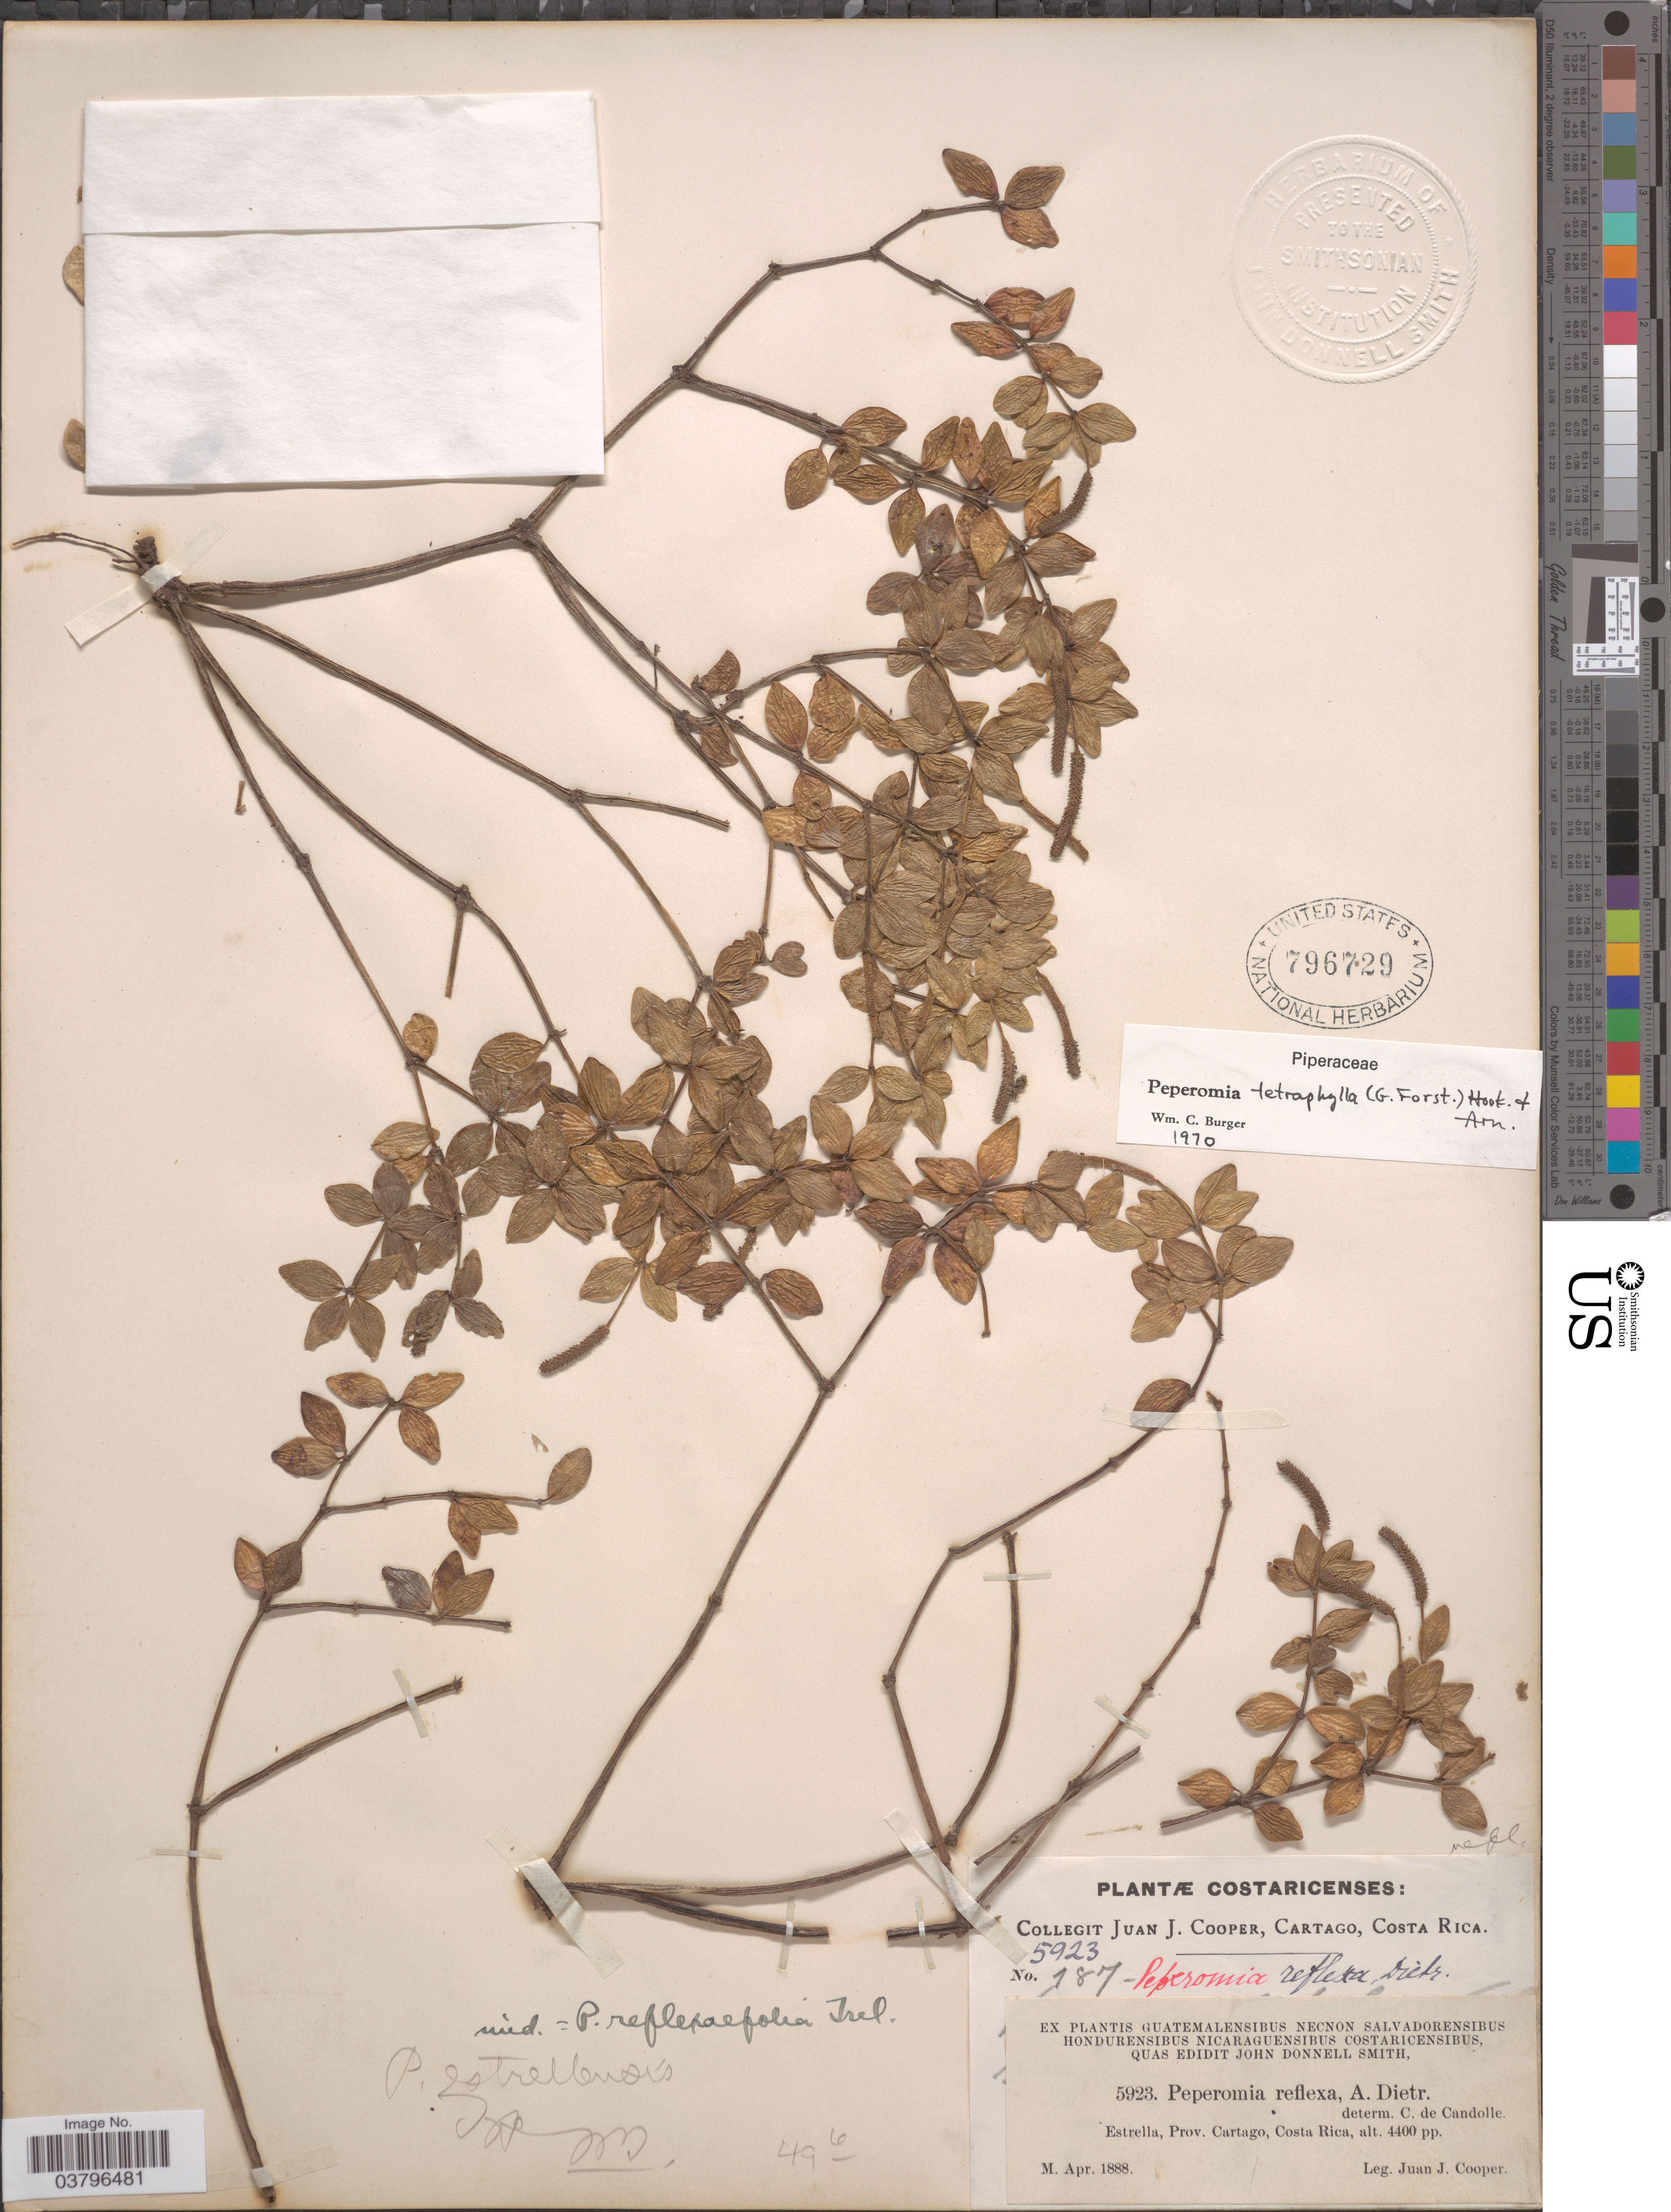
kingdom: Plantae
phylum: Tracheophyta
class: Magnoliopsida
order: Piperales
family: Piperaceae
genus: Peperomia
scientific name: Peperomia tetraphylla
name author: (G. Forst.) Hook. & Arn.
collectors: J. J. Cooper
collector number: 5923/187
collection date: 1888-04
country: Costa Rica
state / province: Cartago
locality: Estrella.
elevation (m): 1341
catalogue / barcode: US 796729